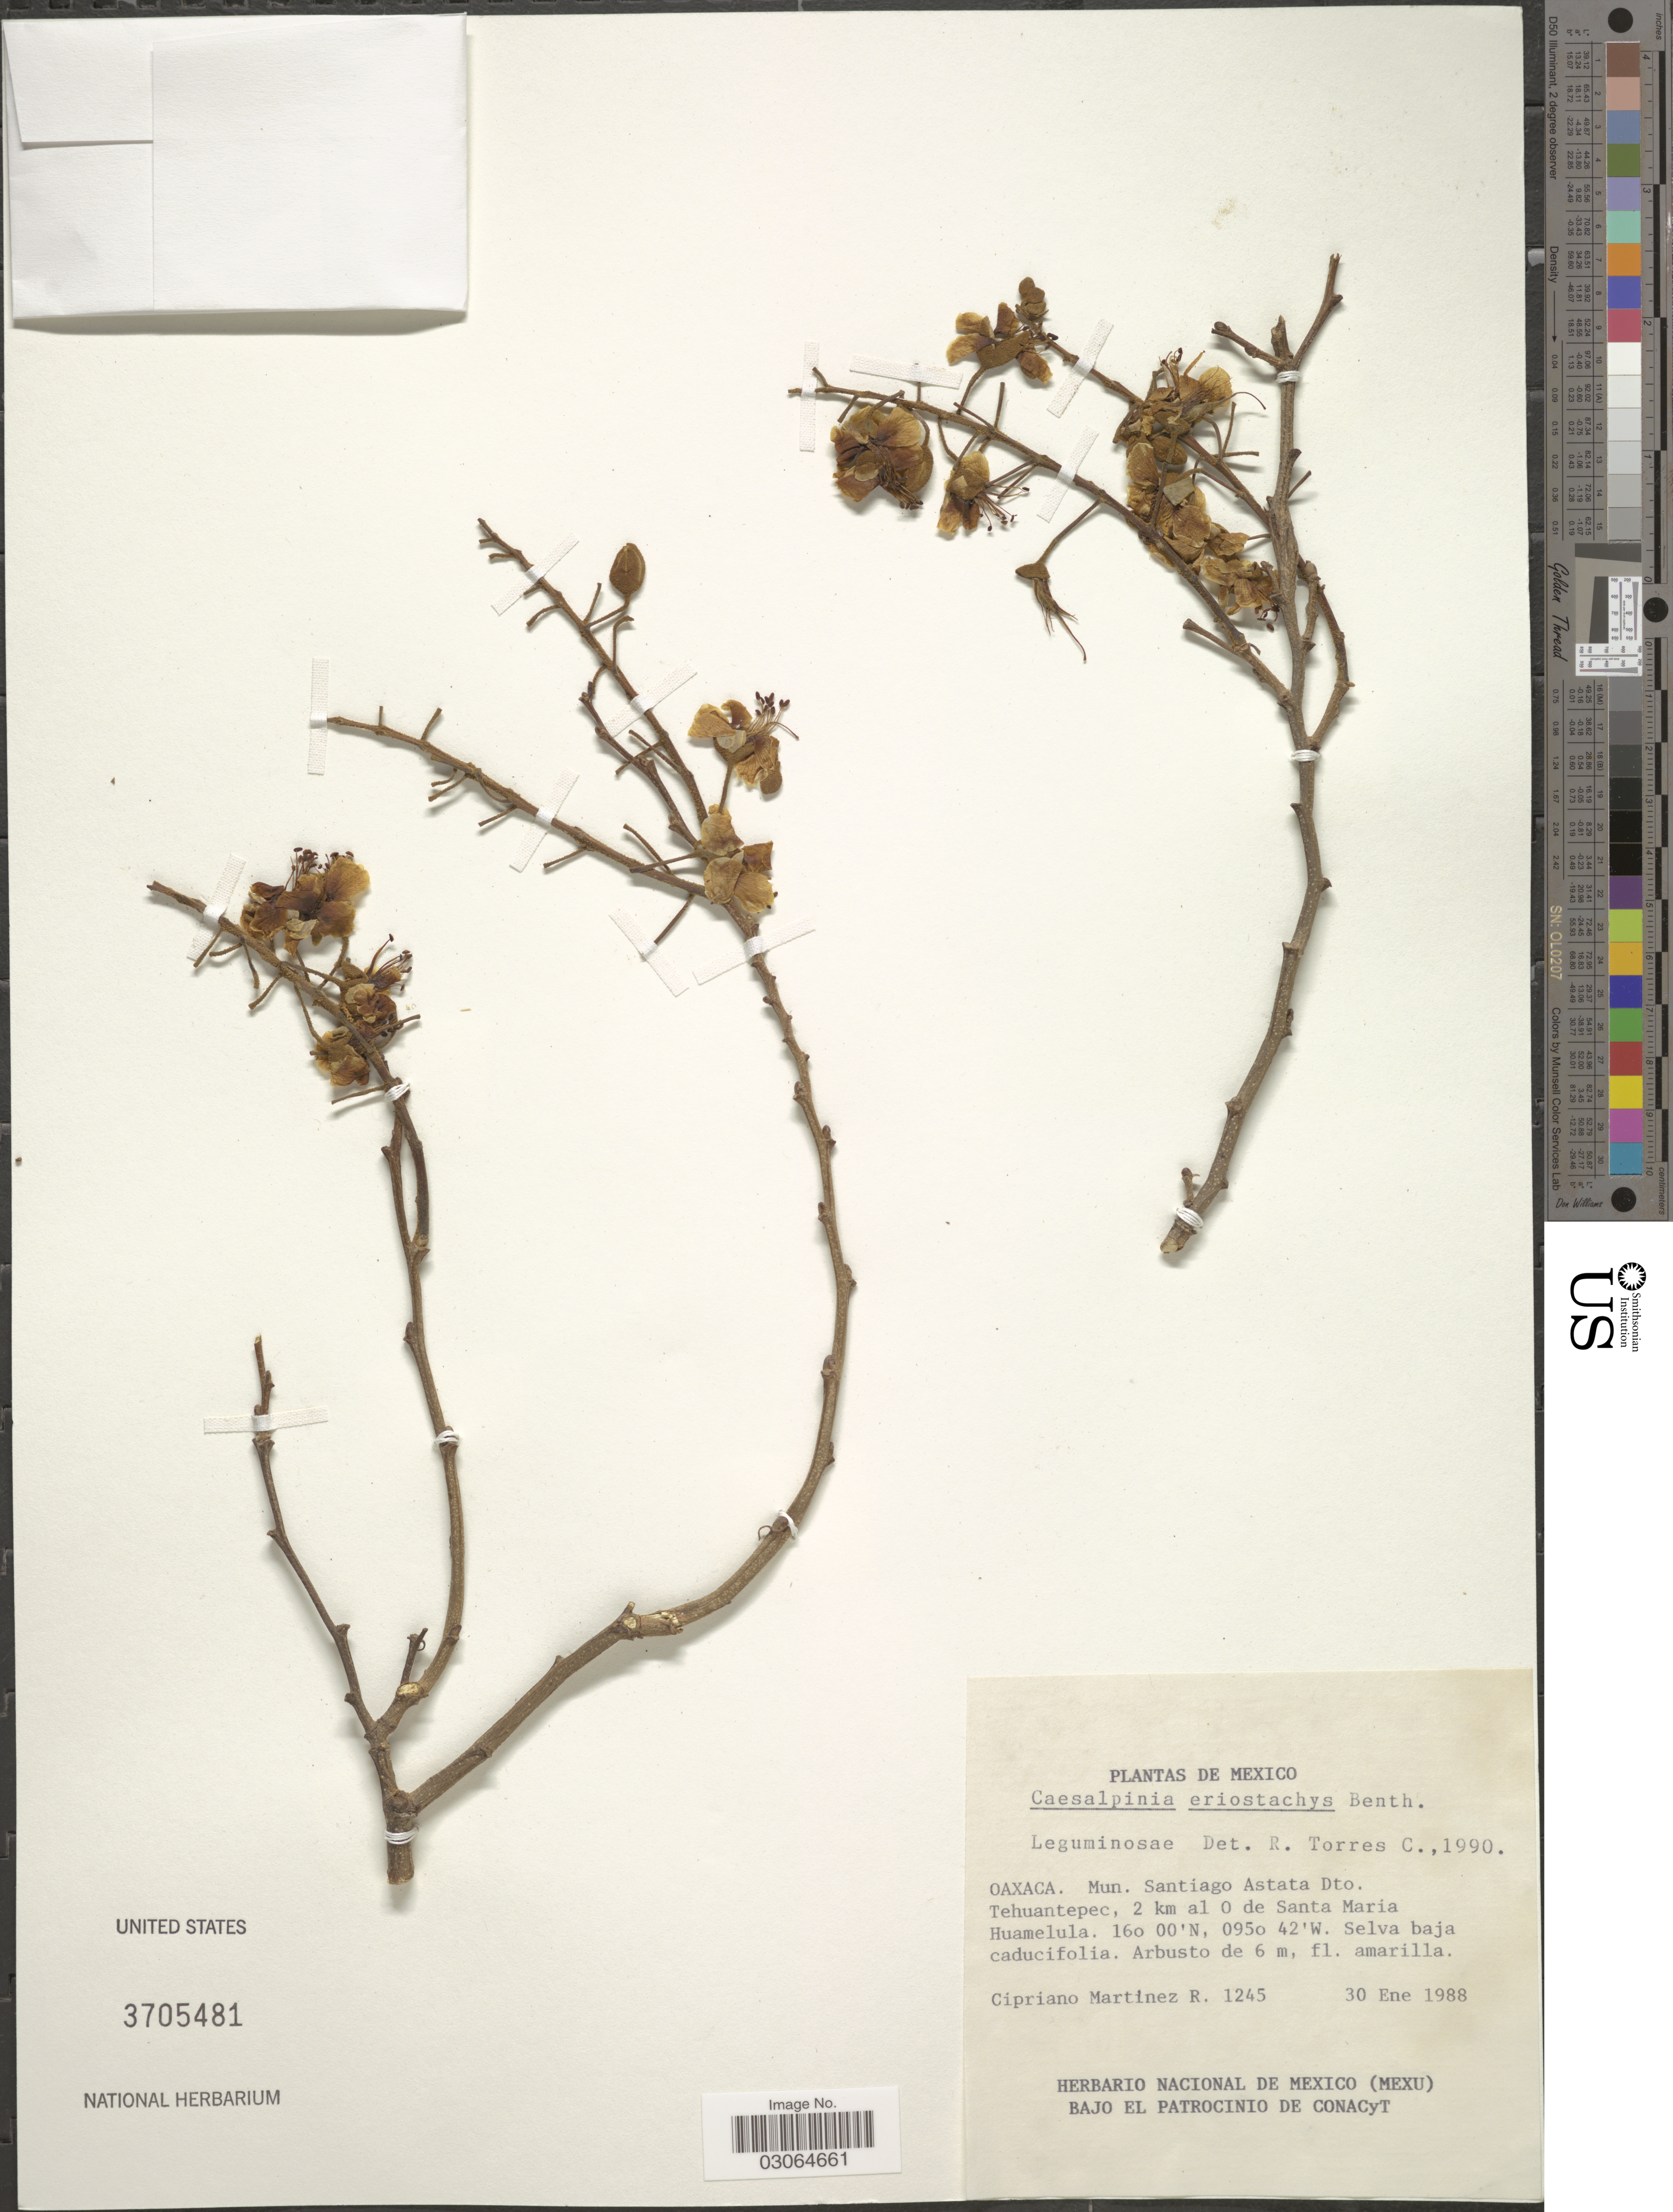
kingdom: Plantae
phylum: Tracheophyta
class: Magnoliopsida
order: Fabales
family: Fabaceae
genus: Cenostigma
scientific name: Cenostigma eriostachys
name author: (Benth.) Gagnon & G.P. Lewis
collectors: C. Martínez R.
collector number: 1245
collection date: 1988-01-30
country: Mexico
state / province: Oaxaca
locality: Mun. Santiago Astata Dto. Tehuantepec, 2 km al O de Santa Maria Huamelula.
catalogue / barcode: US 3705481